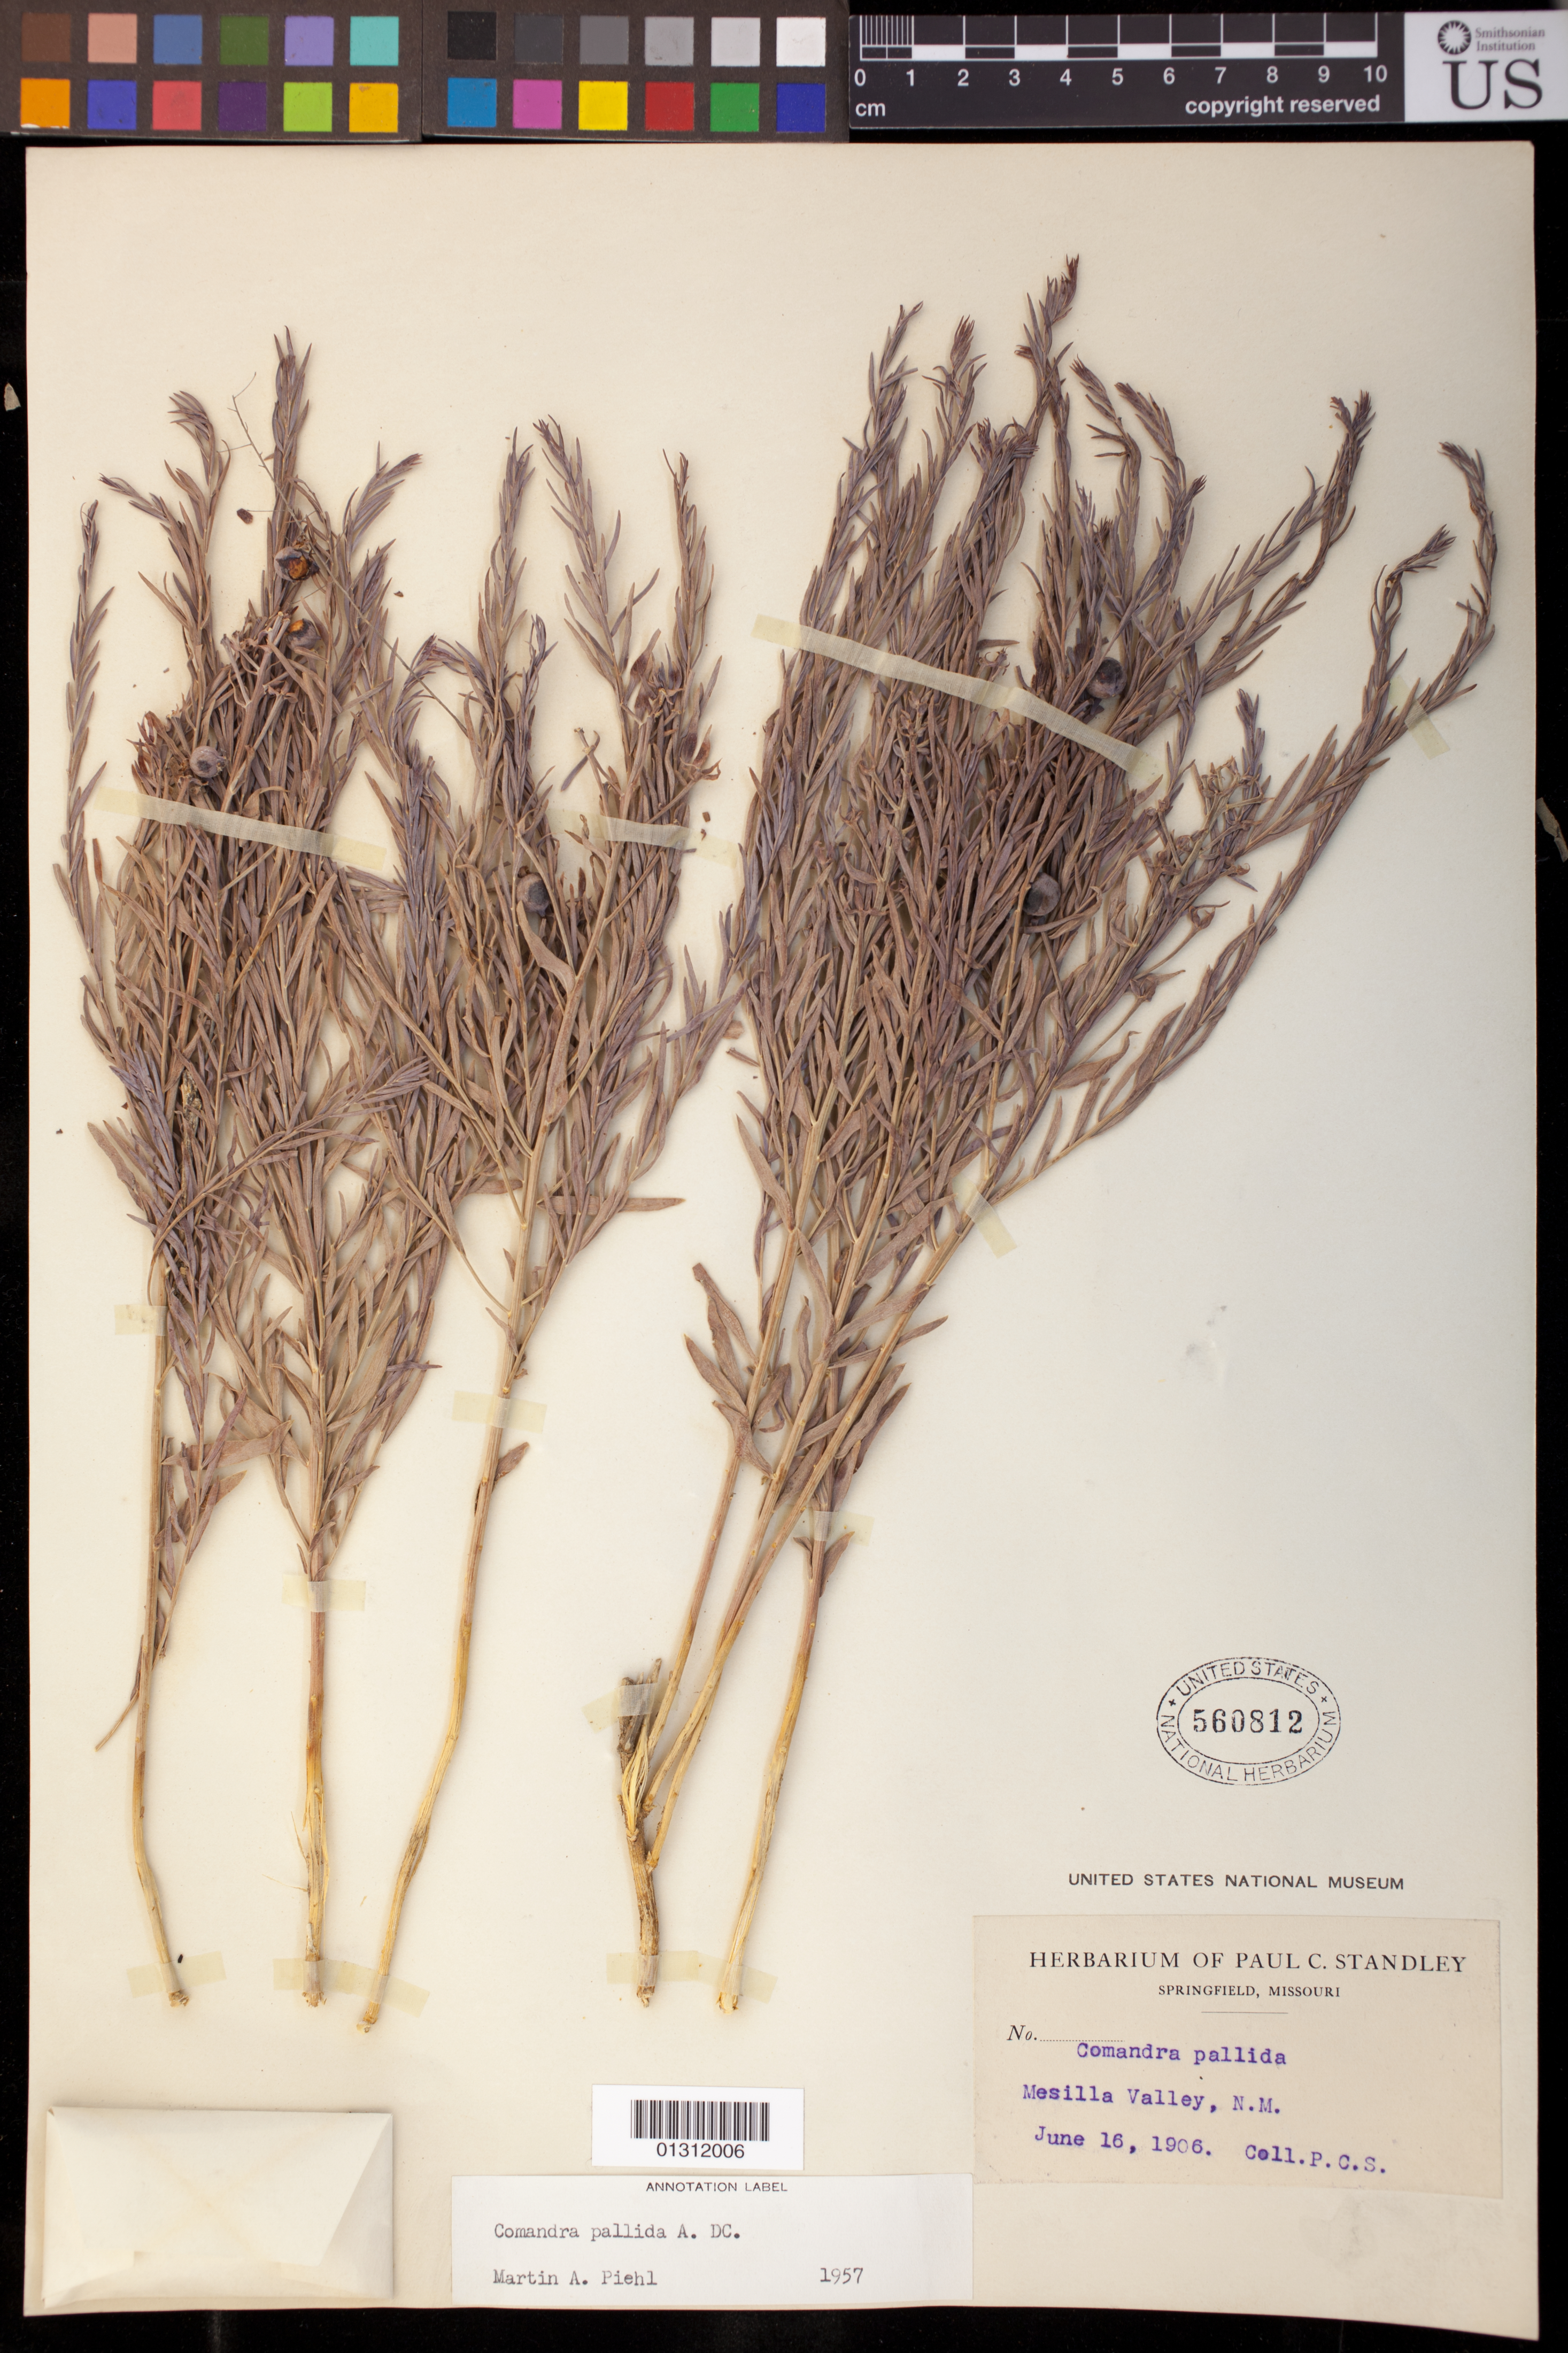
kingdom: Plantae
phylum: Tracheophyta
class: Magnoliopsida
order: Santalales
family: Comandraceae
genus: Comandra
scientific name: Comandra pallida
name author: A. DC.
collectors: P. C. Standley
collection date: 1906-06-16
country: United States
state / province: New Mexico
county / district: Doña Ana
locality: Mesilla Valley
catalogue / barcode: US 560812